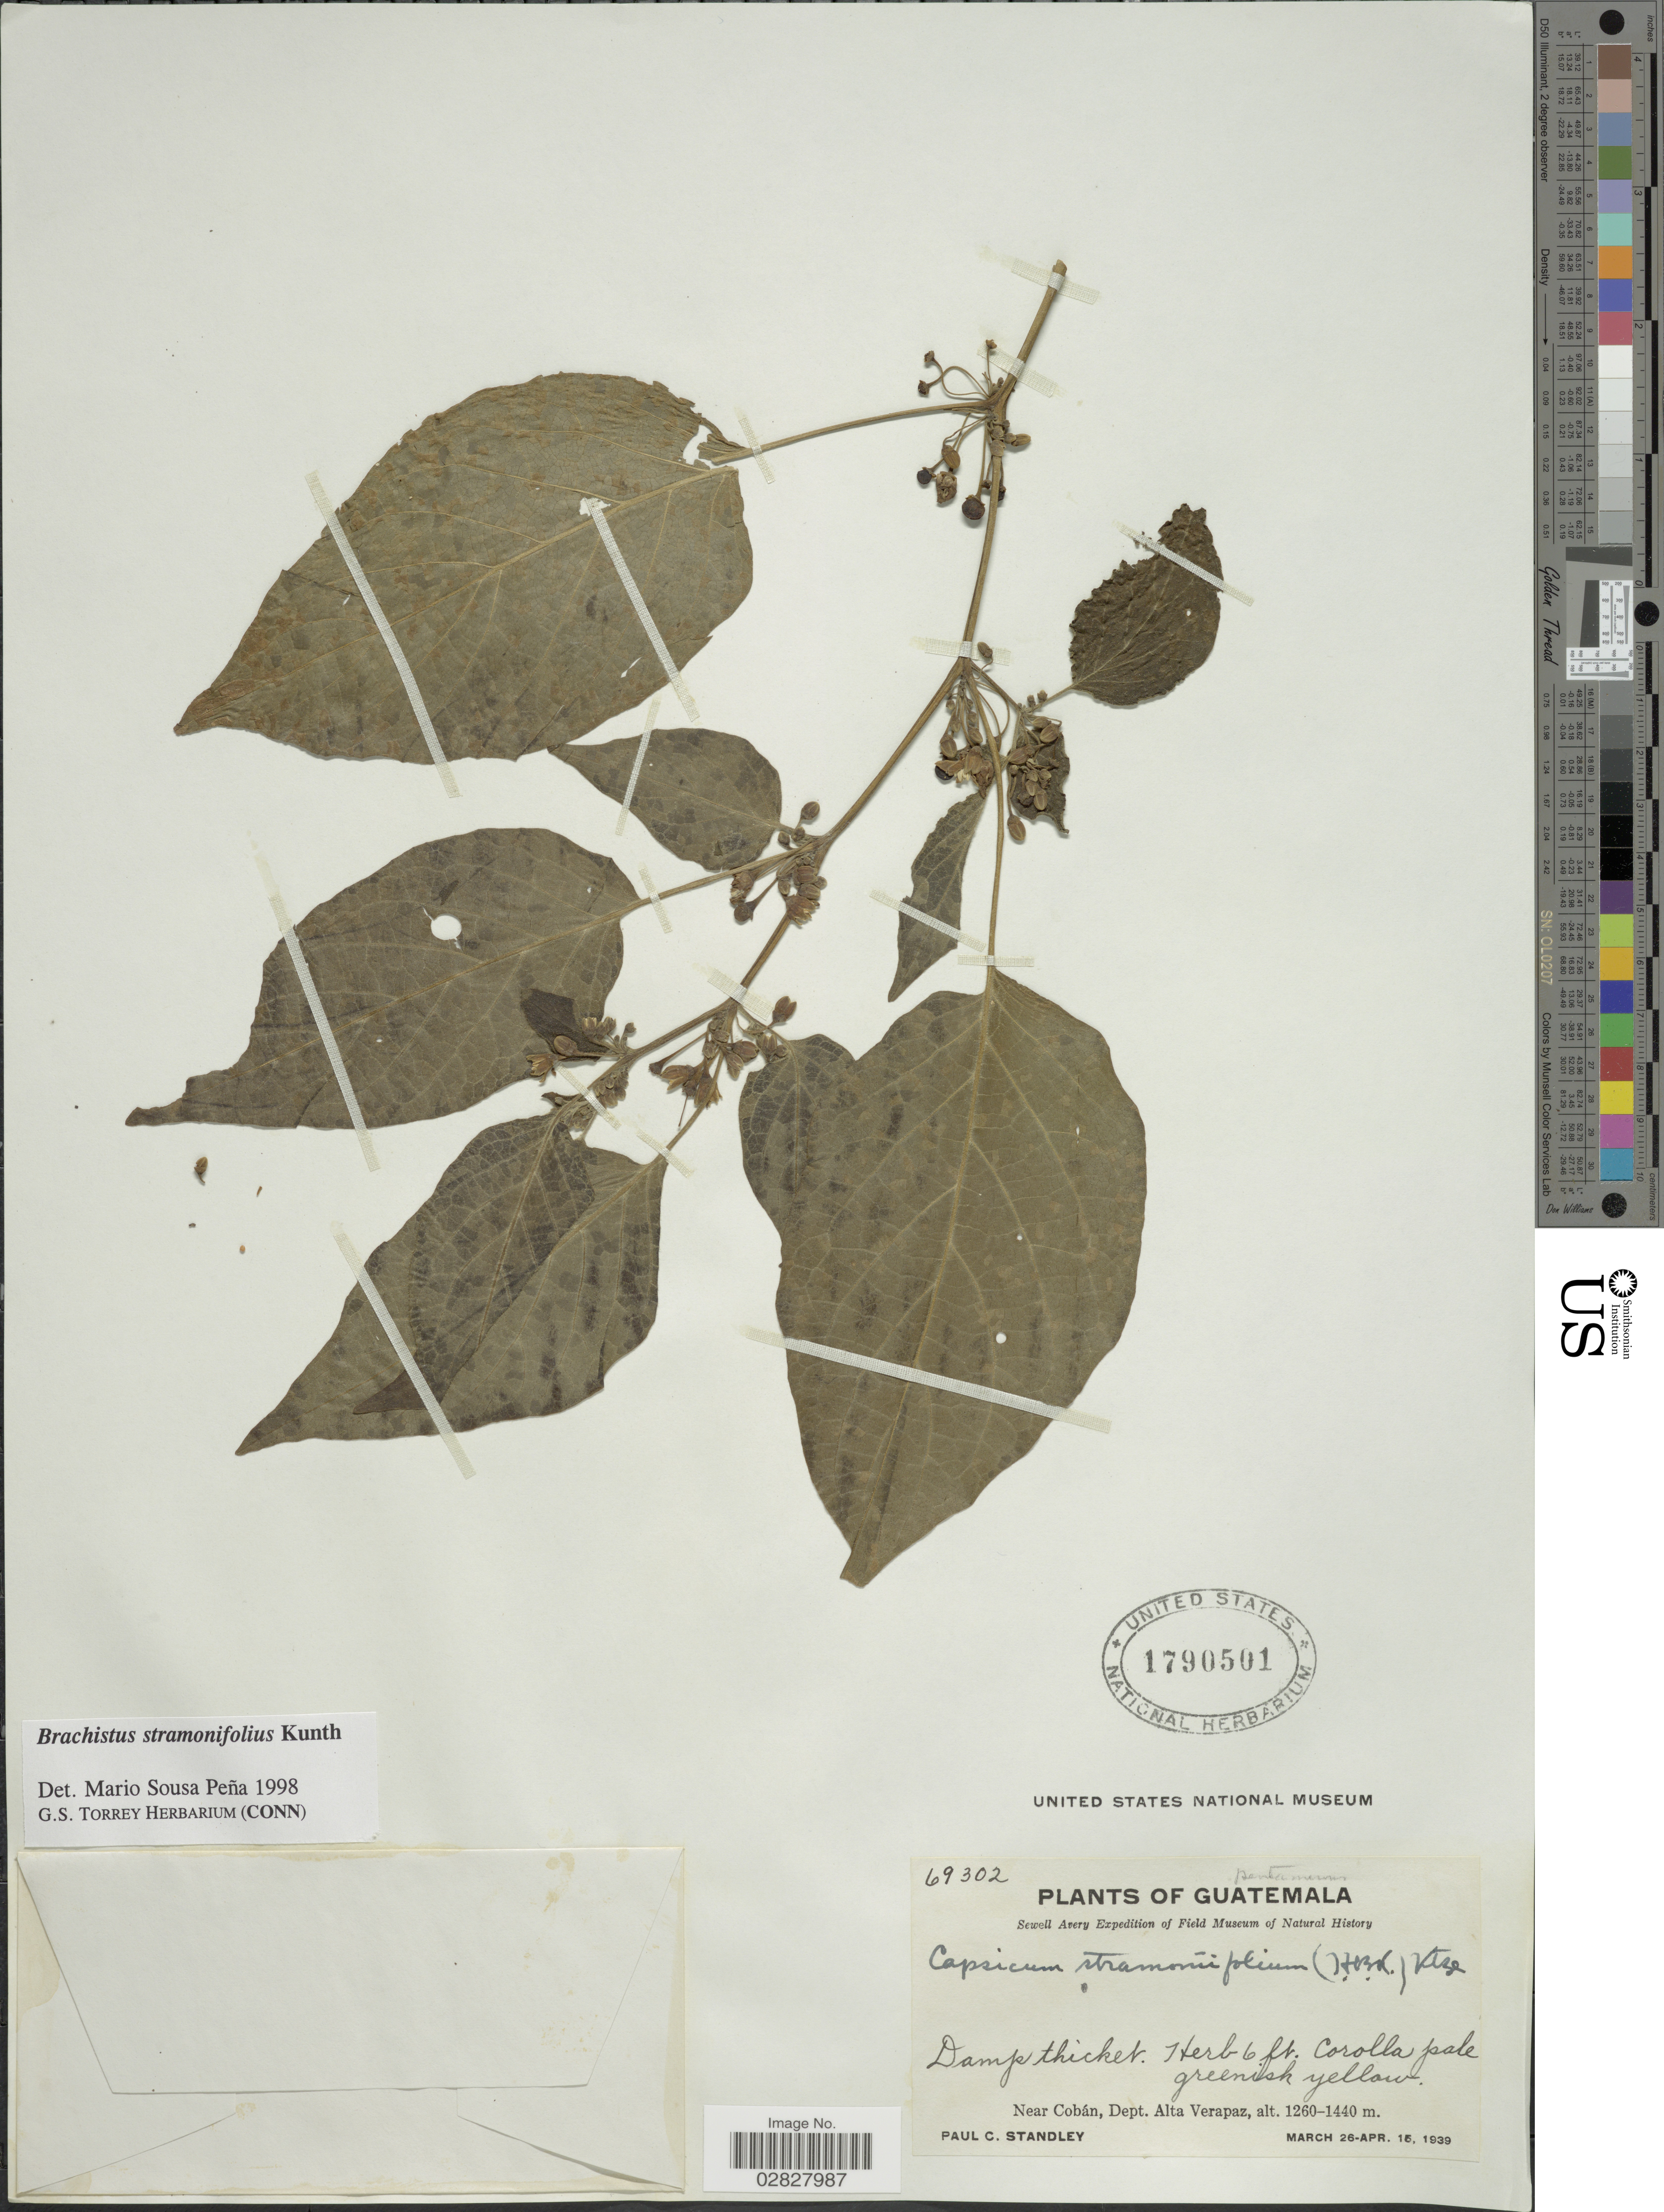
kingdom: Plantae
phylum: Tracheophyta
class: Magnoliopsida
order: Solanales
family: Solanaceae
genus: Brachistus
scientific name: Brachistus stramonifolius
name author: (Kunth) Miers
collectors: P. C. Standley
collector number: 69302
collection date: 1939-03-26/1939-04-15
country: Guatemala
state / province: Alta Verapaz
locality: Near Cobán, Dept. Alta Verapaz.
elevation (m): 1260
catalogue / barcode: US 1790501